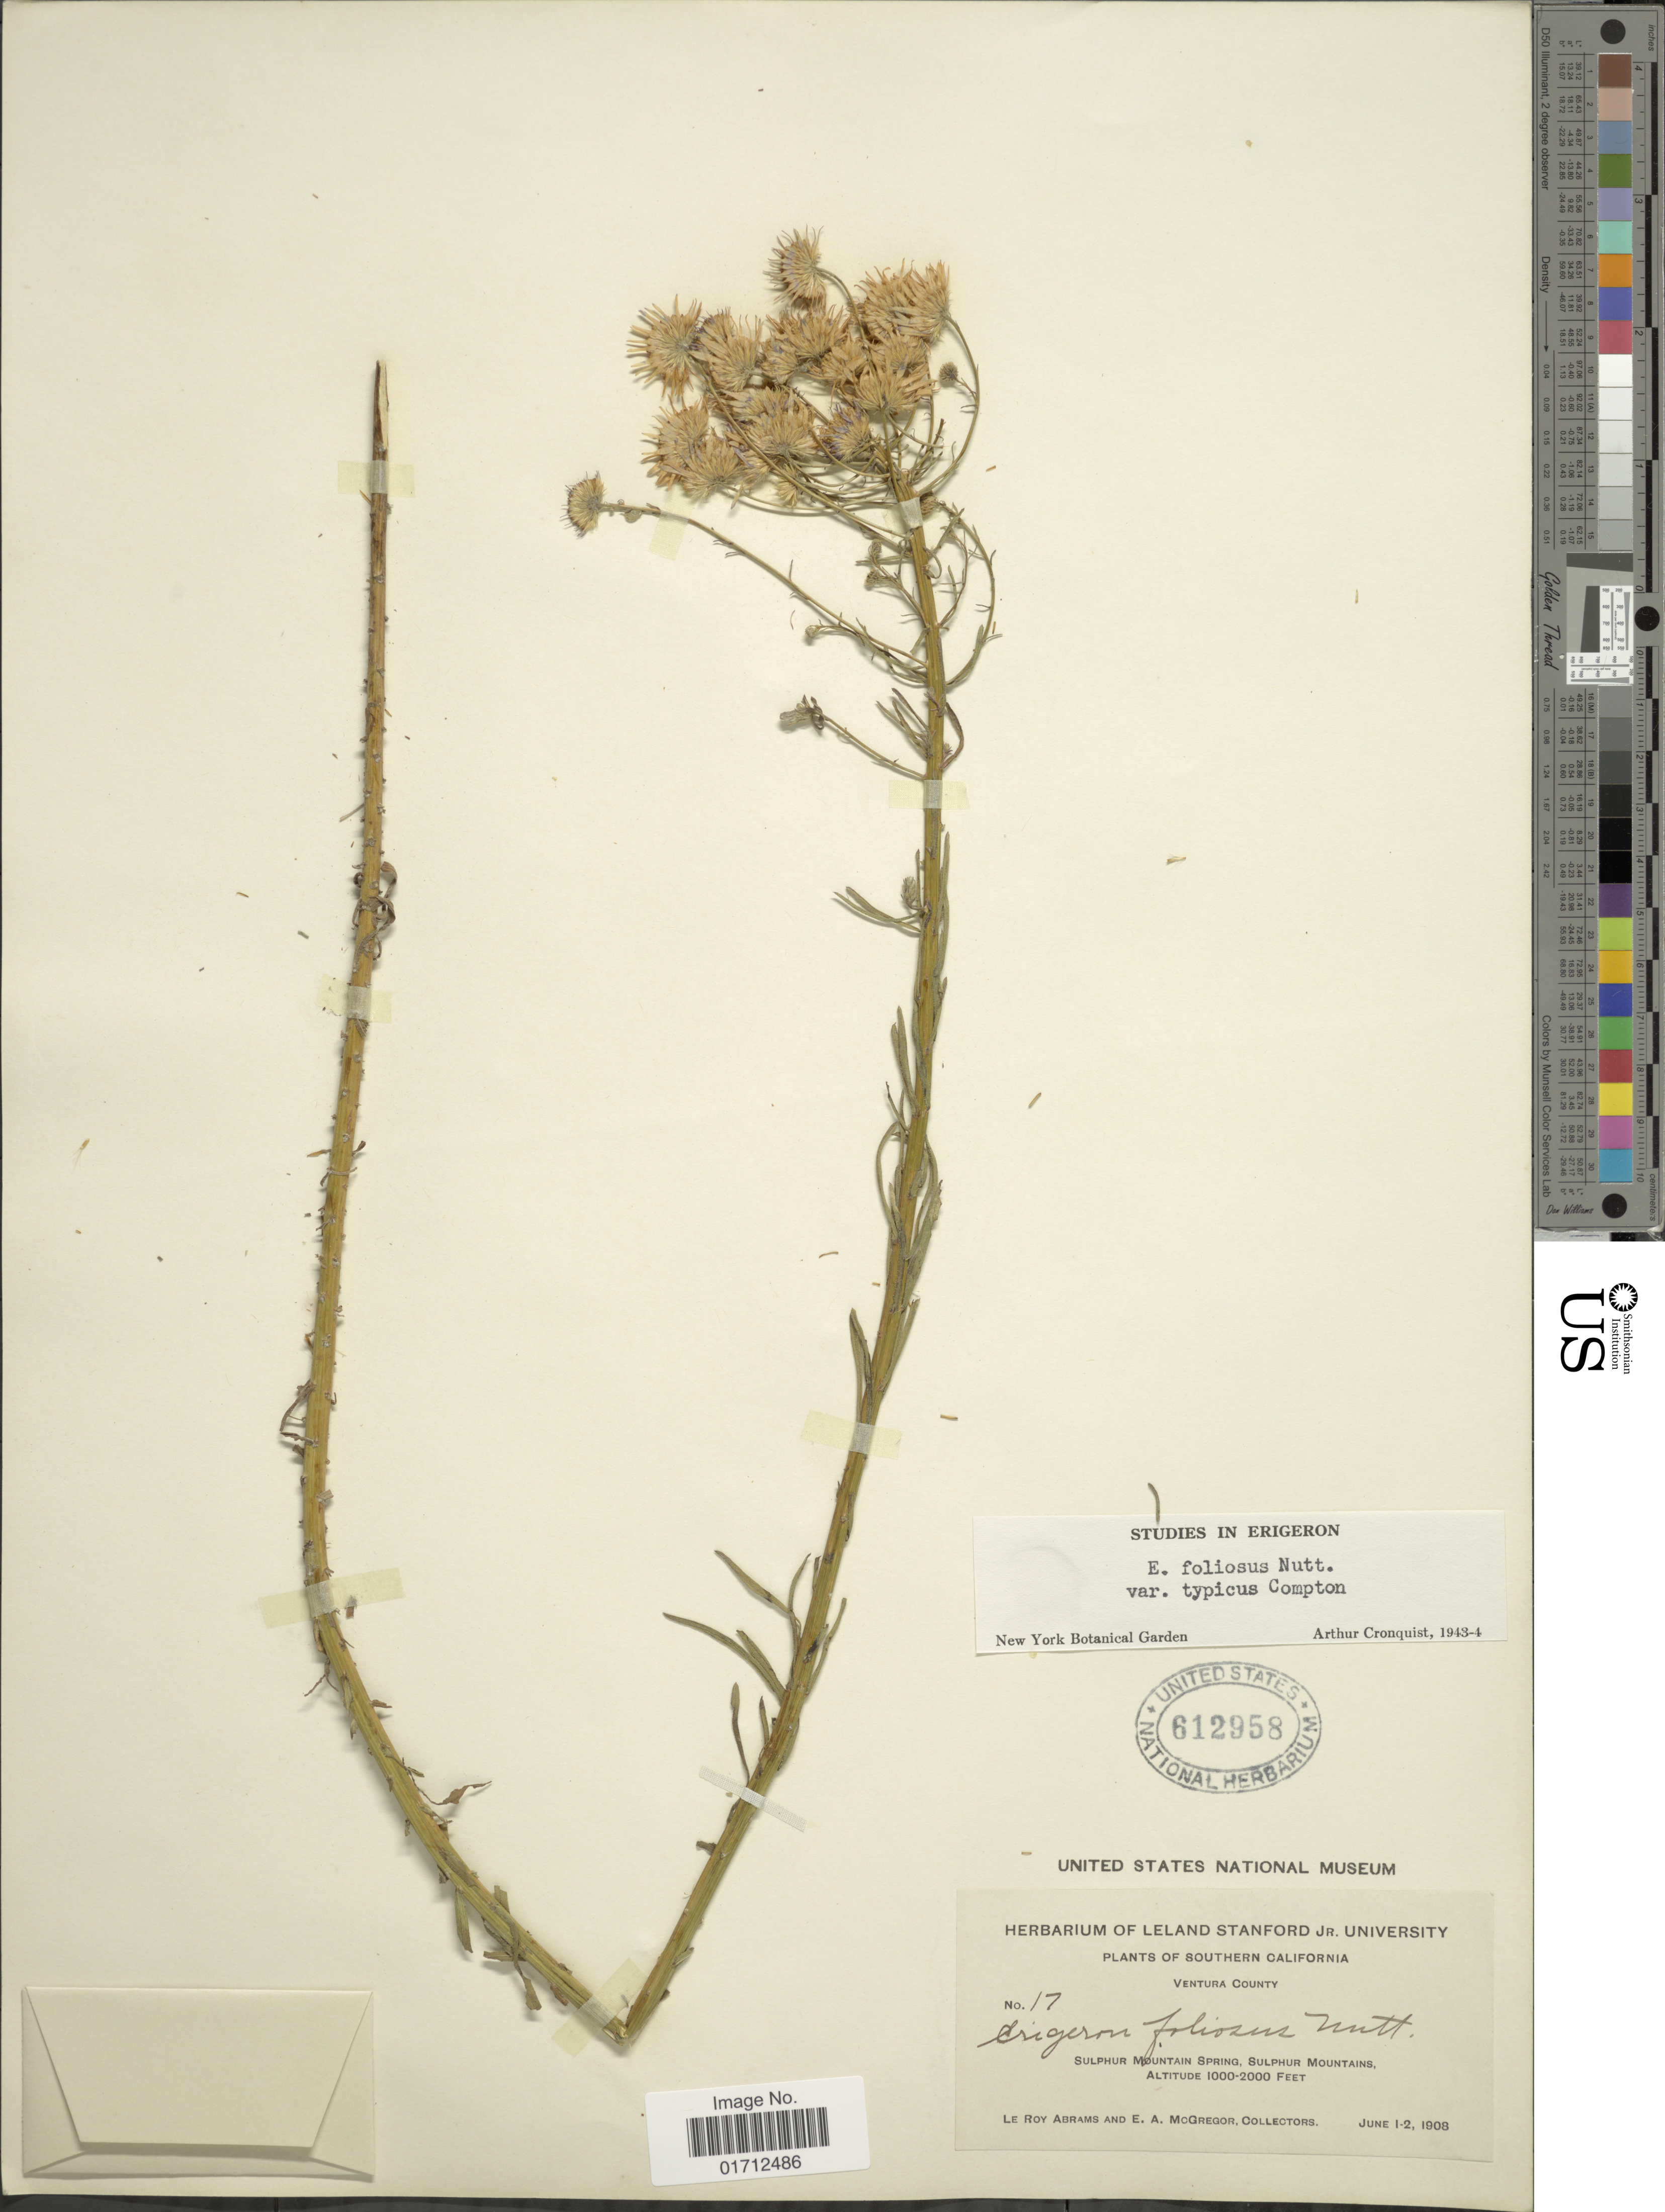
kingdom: Plantae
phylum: Tracheophyta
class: Magnoliopsida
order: Asterales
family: Asteraceae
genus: Erigeron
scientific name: Erigeron foliosus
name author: Nutt.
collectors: L. Abrams & E. A. McGregor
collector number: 17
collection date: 1908-06-01/1908-06-02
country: United States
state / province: California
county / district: Ventura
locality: Southern California, Ventura County, Sulphur Mountain Spring, Sulphur Mountains.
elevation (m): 305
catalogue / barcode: US 612958